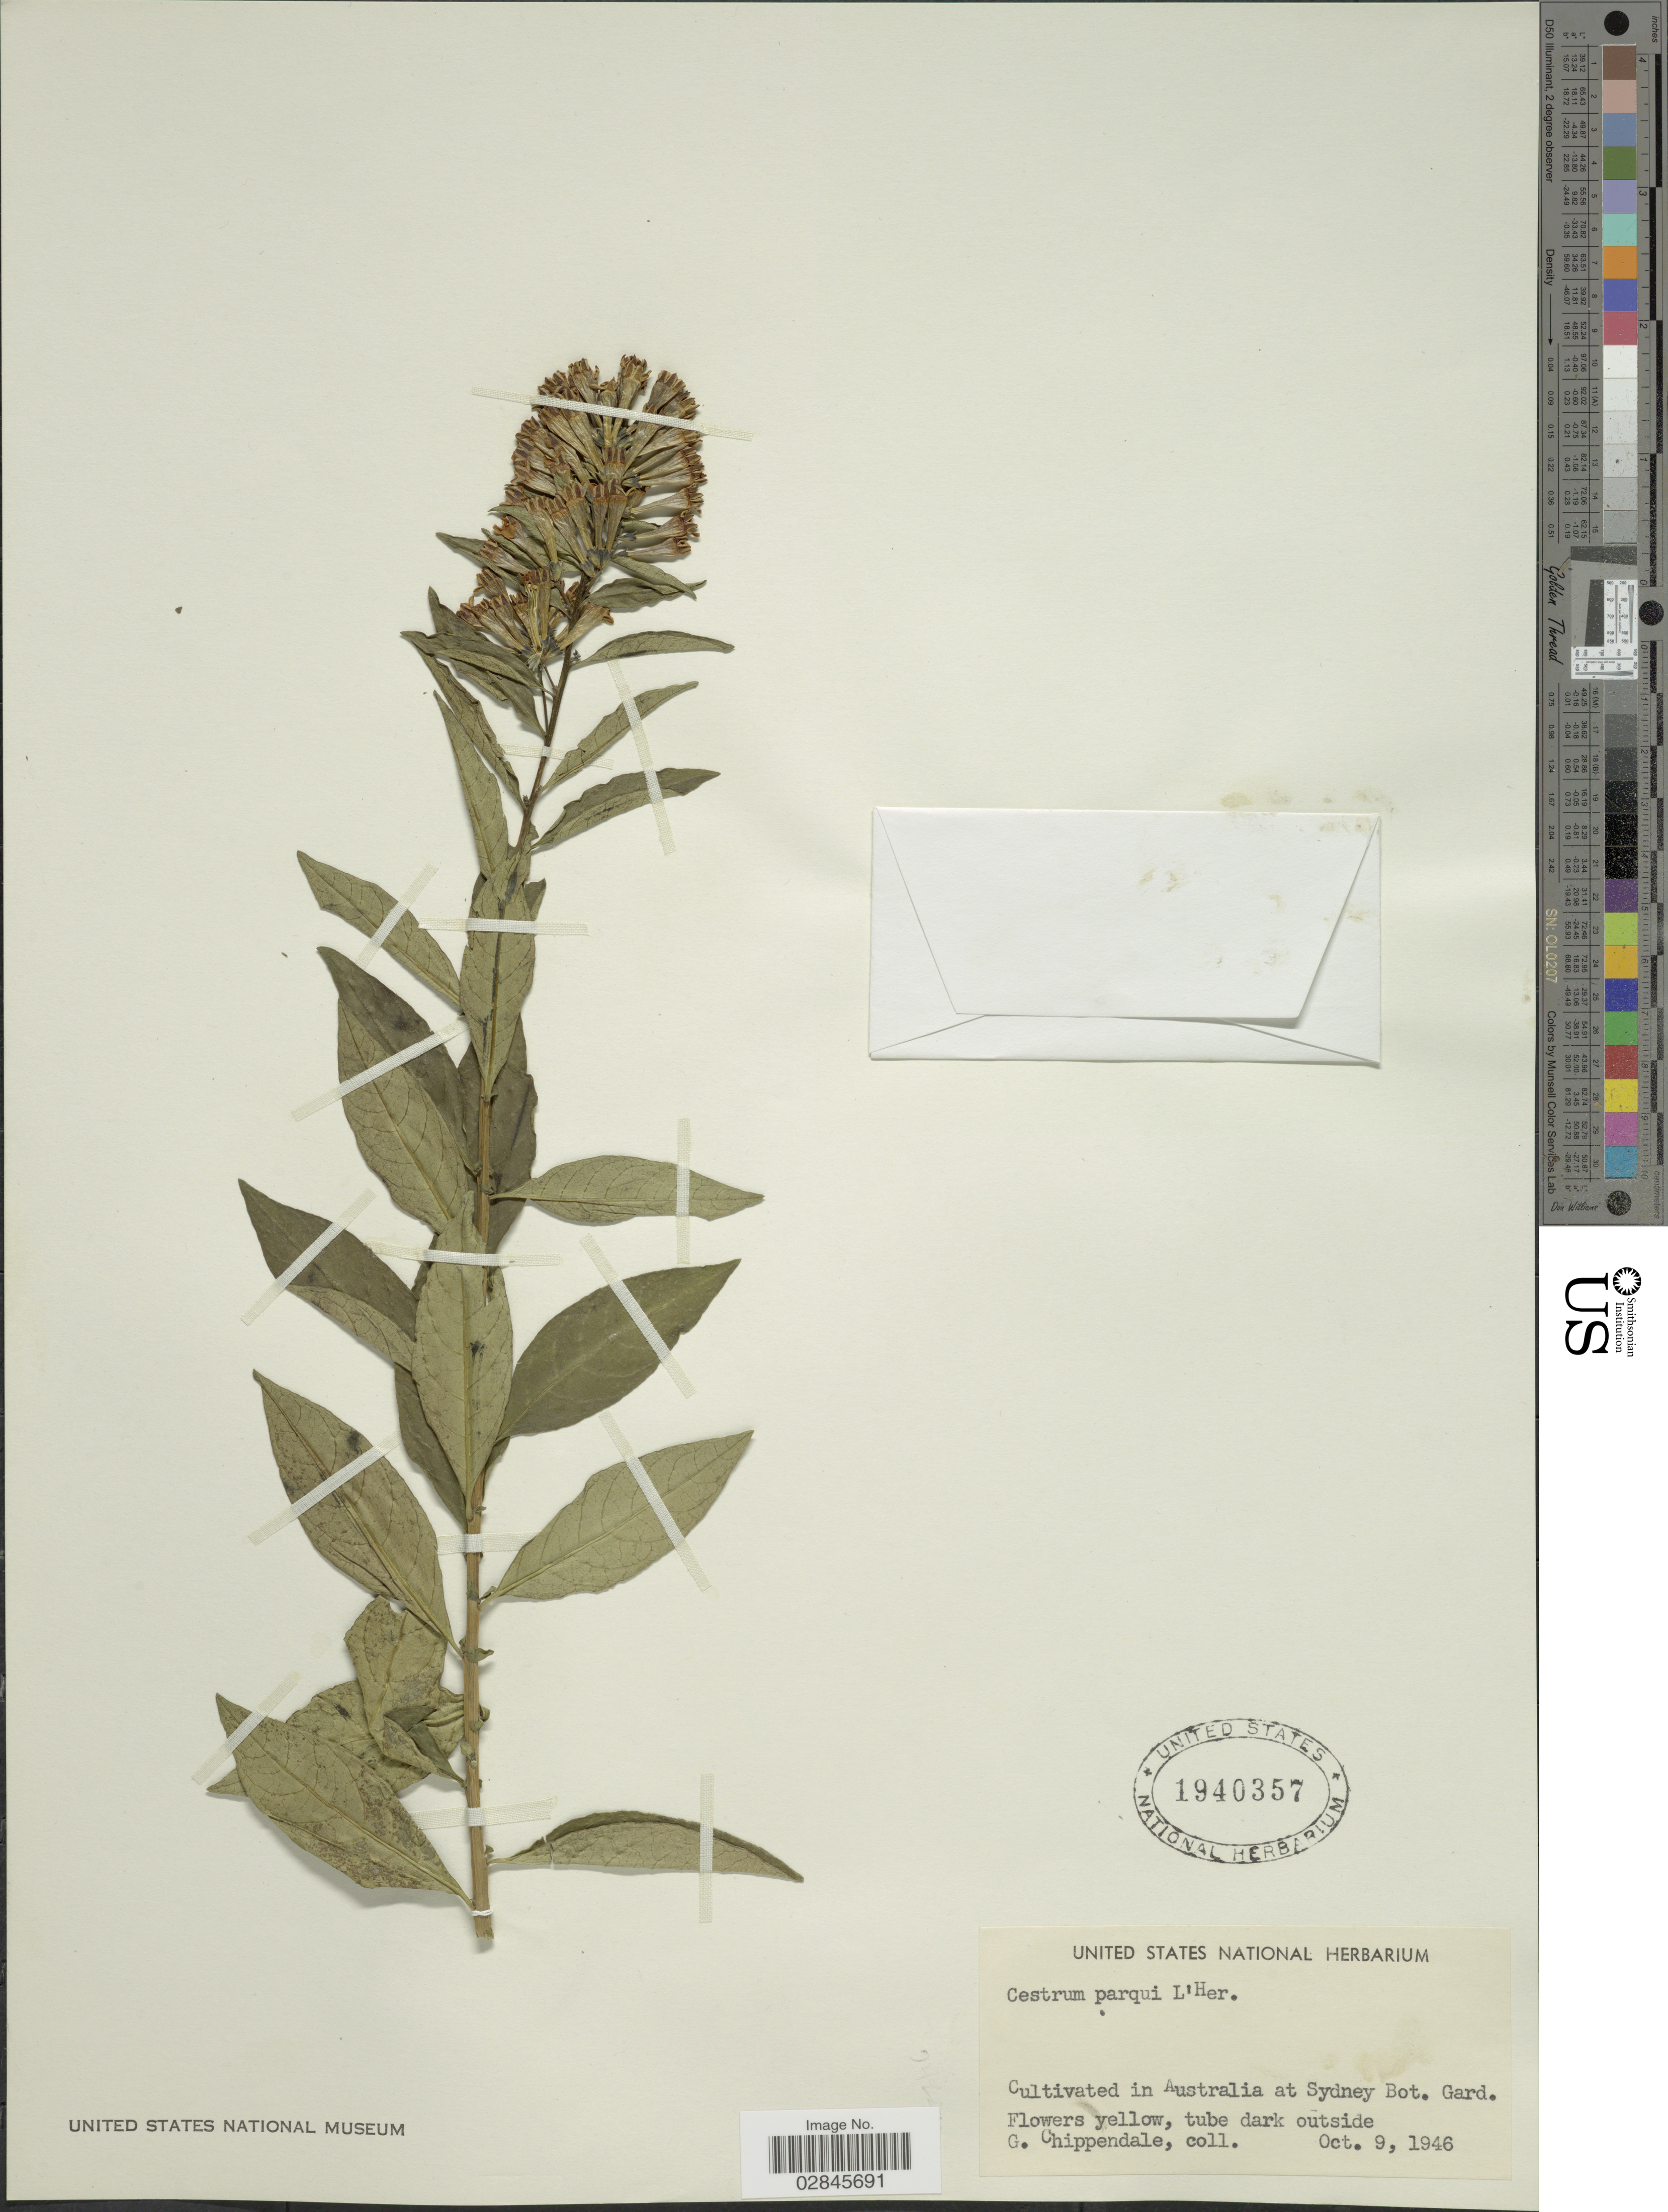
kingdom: Plantae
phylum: Tracheophyta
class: Magnoliopsida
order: Solanales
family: Solanaceae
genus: Cestrum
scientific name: Cestrum parqui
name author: L'Hér.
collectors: G. Chippendale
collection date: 1946-10-09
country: Australia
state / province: New South Wales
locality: Sydney Bot. Gard.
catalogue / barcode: US 1940357